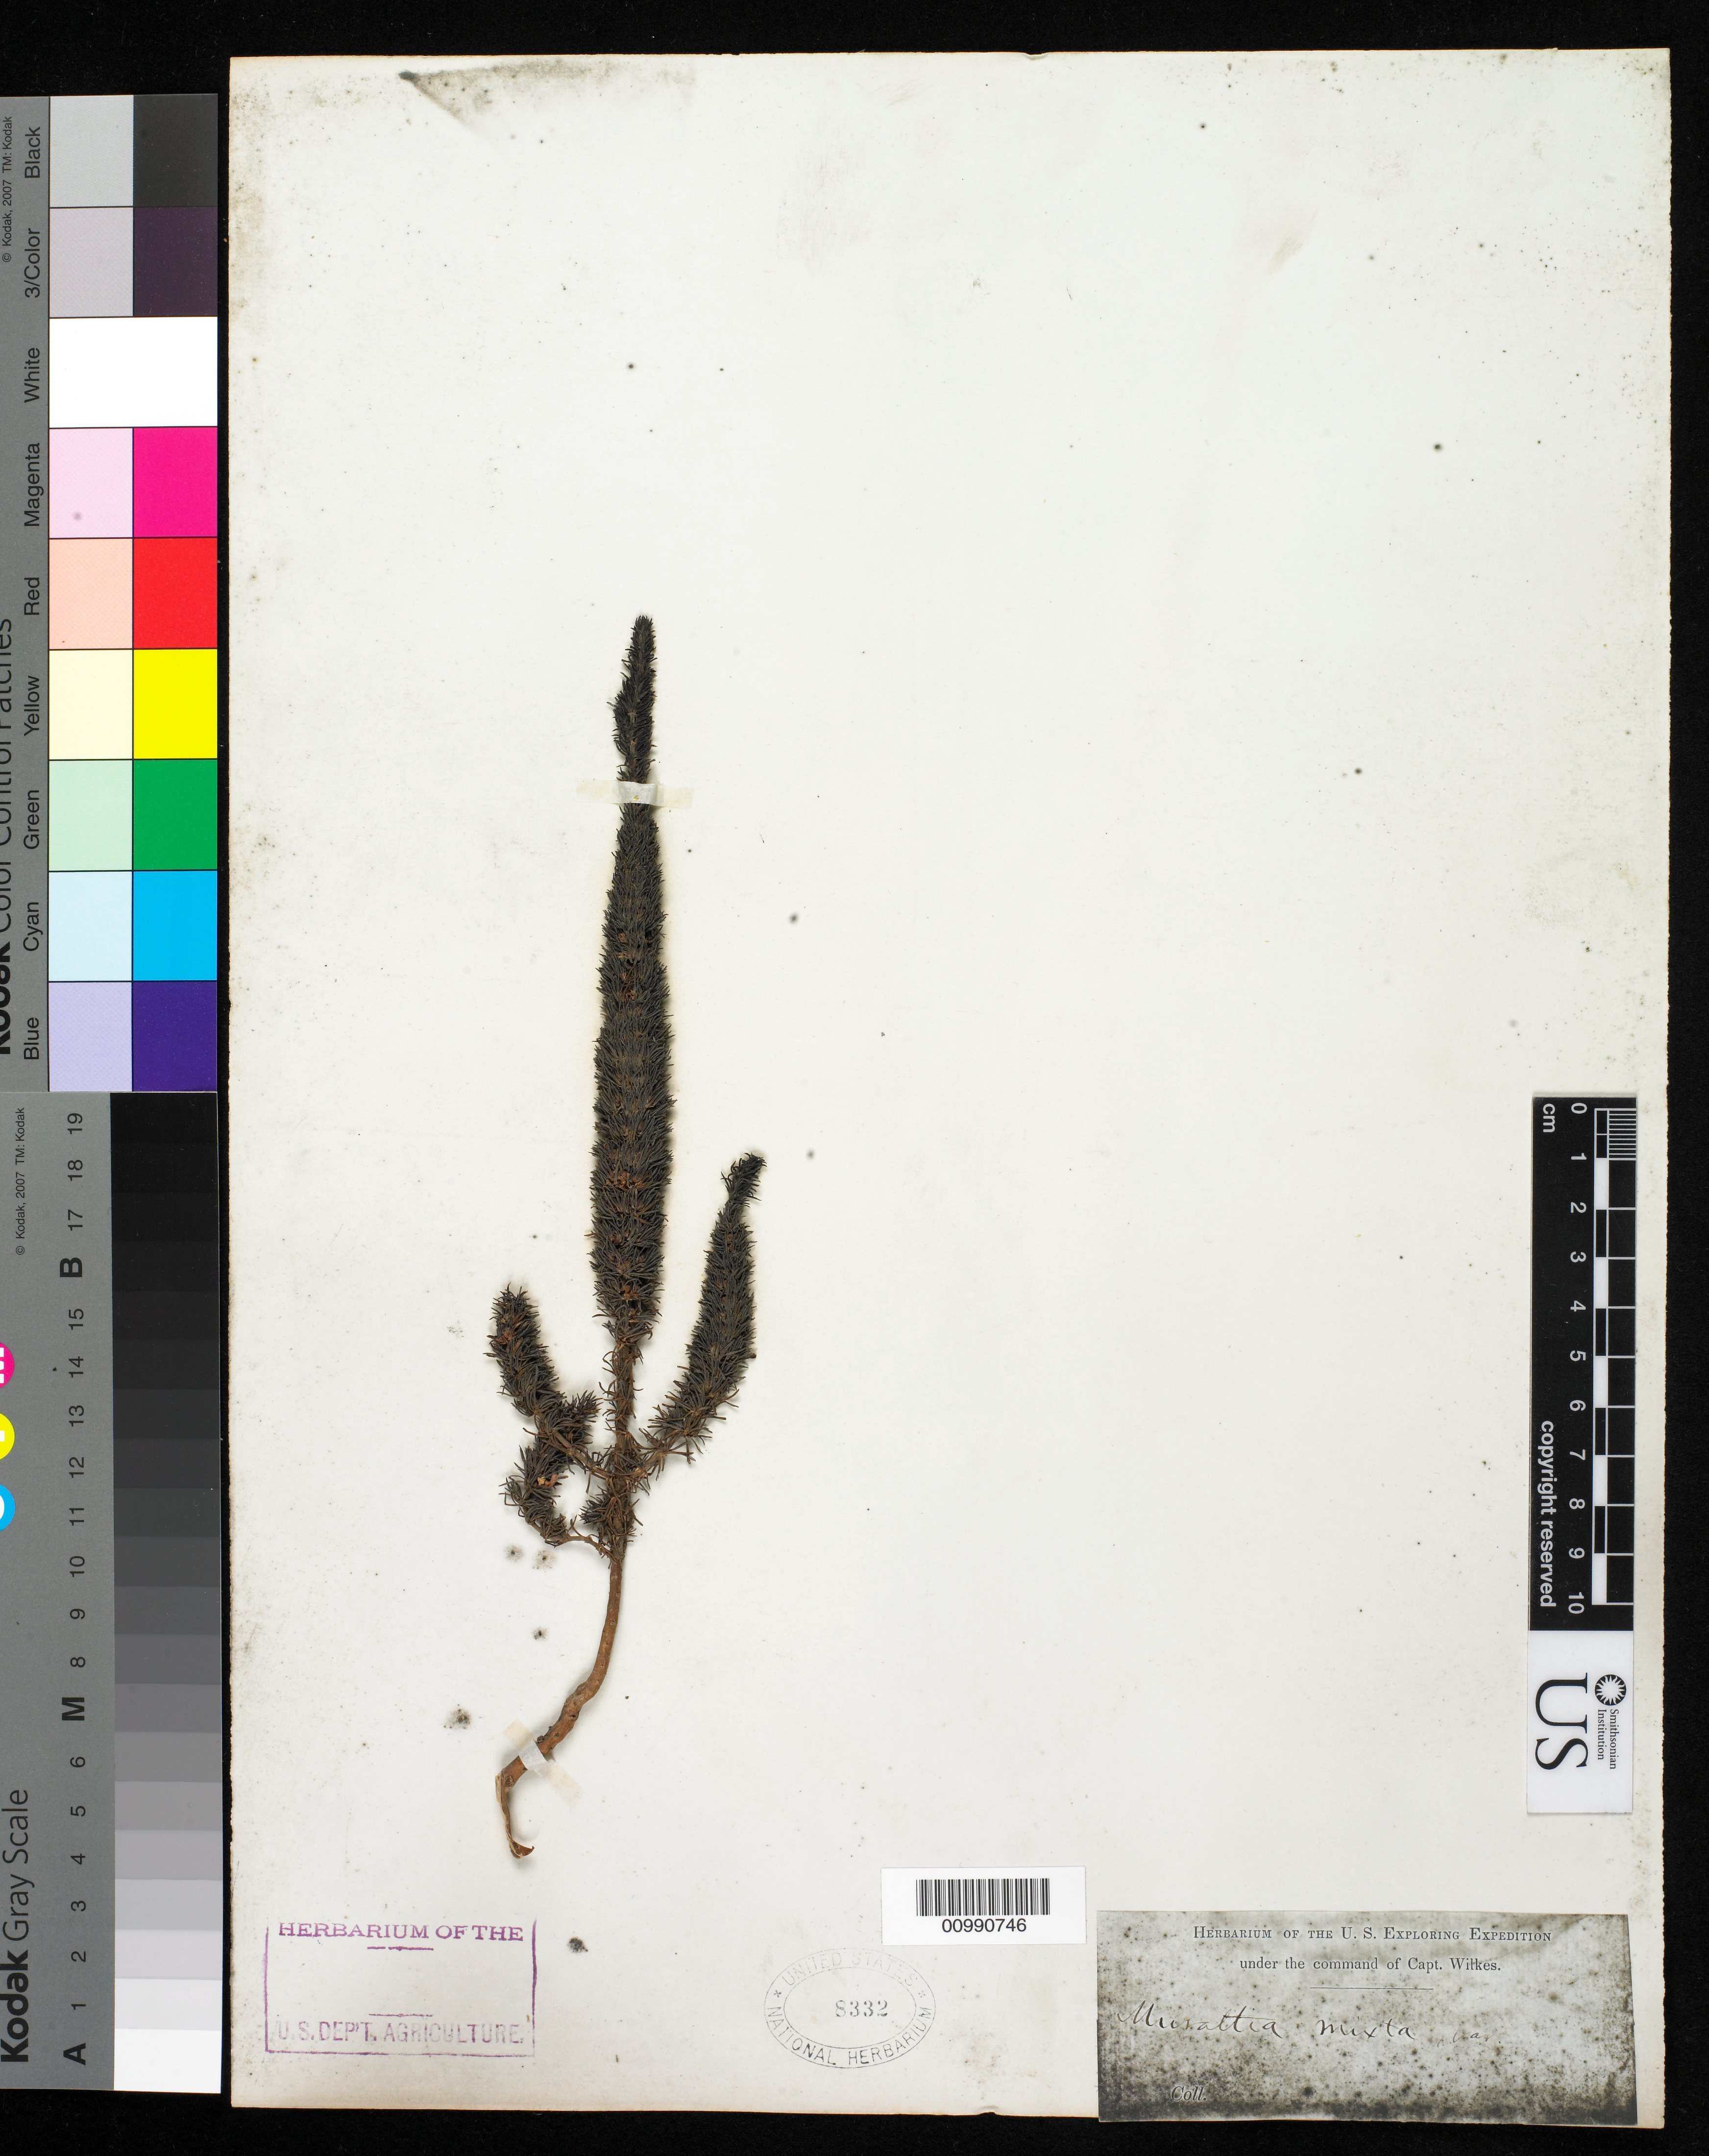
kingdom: Plantae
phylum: Tracheophyta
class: Magnoliopsida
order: Fabales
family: Polygalaceae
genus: Muraltia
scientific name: Muraltia mixta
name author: (L. f.) DC.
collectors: Wilkes Explor. Exped.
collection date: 1838/1842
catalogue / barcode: US 8332